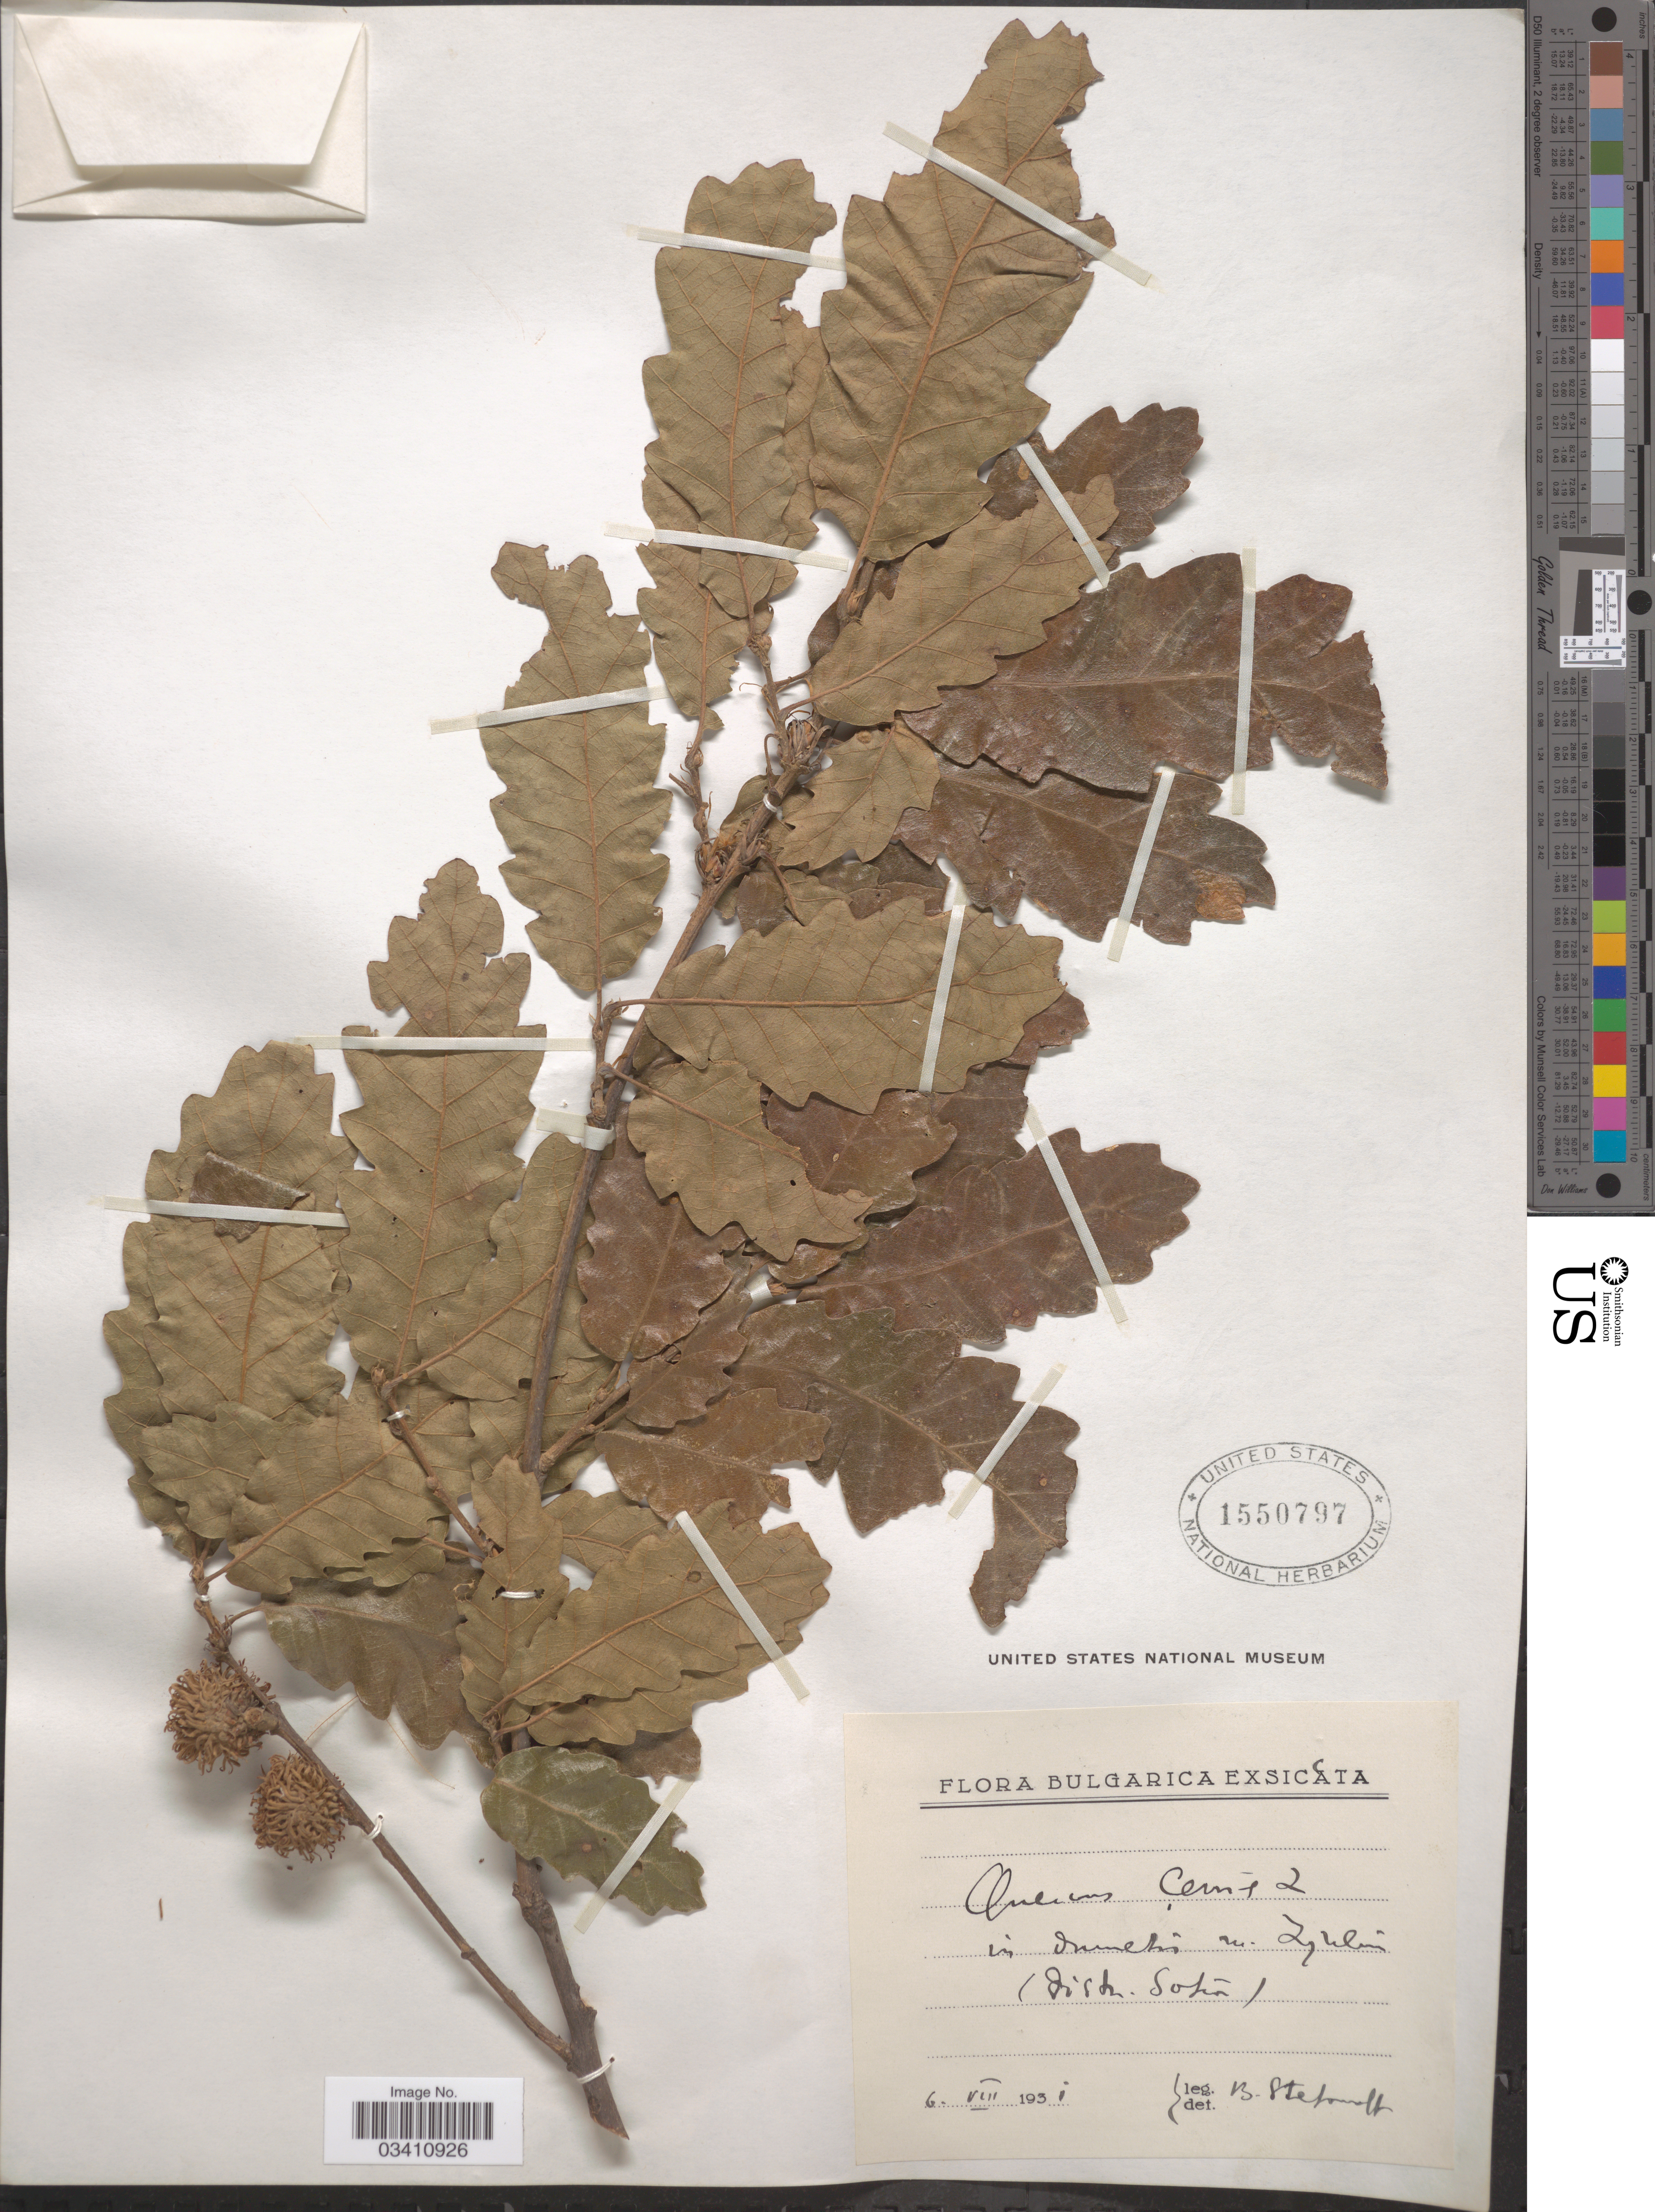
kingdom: Plantae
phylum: Tracheophyta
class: Magnoliopsida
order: Fagales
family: Fagaceae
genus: Quercus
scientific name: Quercus cerris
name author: L.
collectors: B. Stefanoff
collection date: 1931-08-06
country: Bulgaria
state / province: Sofia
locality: In Dumetis m. Zyklin. [interpreted] (Distr. Sofia).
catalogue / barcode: US 1550797